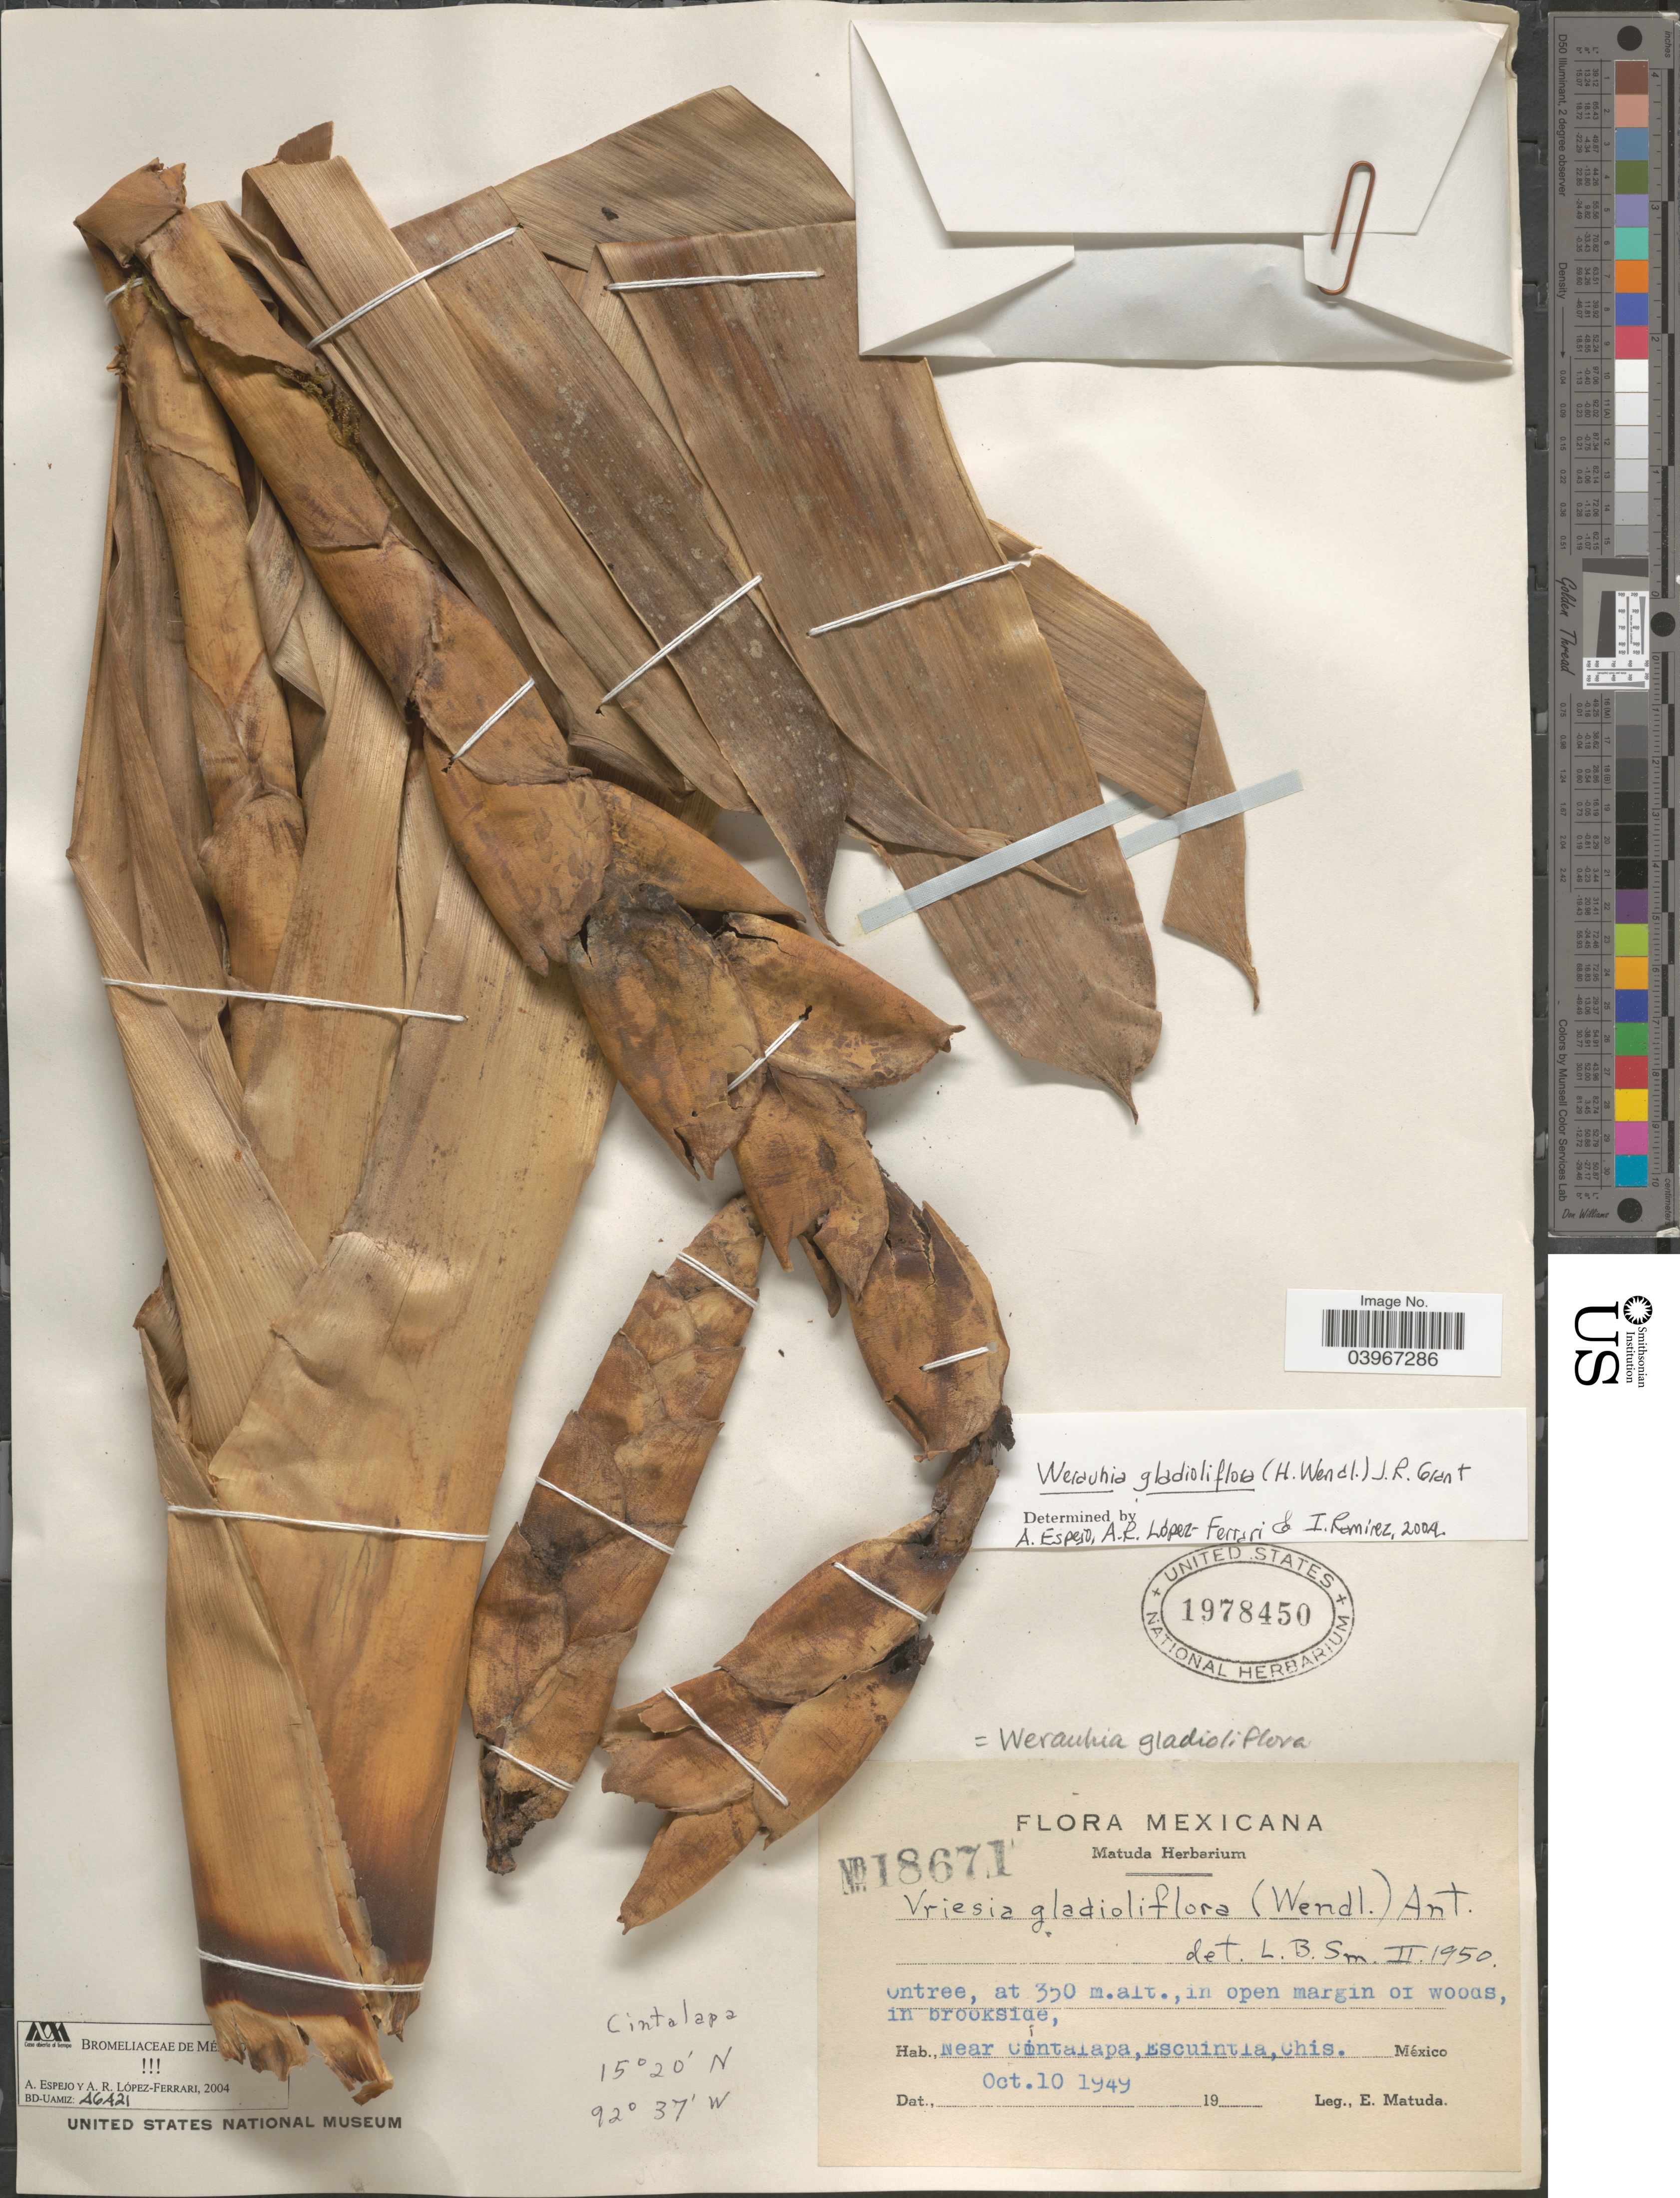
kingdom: Plantae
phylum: Tracheophyta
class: Liliopsida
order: Poales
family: Bromeliaceae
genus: Werauhia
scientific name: Werauhia gladioliflora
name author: (H. Wendl.) J.R. Grant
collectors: E. Matuda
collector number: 18671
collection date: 1949-10-10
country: Mexico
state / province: Chiapas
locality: NearCintalapa, Escuintla.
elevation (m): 350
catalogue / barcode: US 1978450